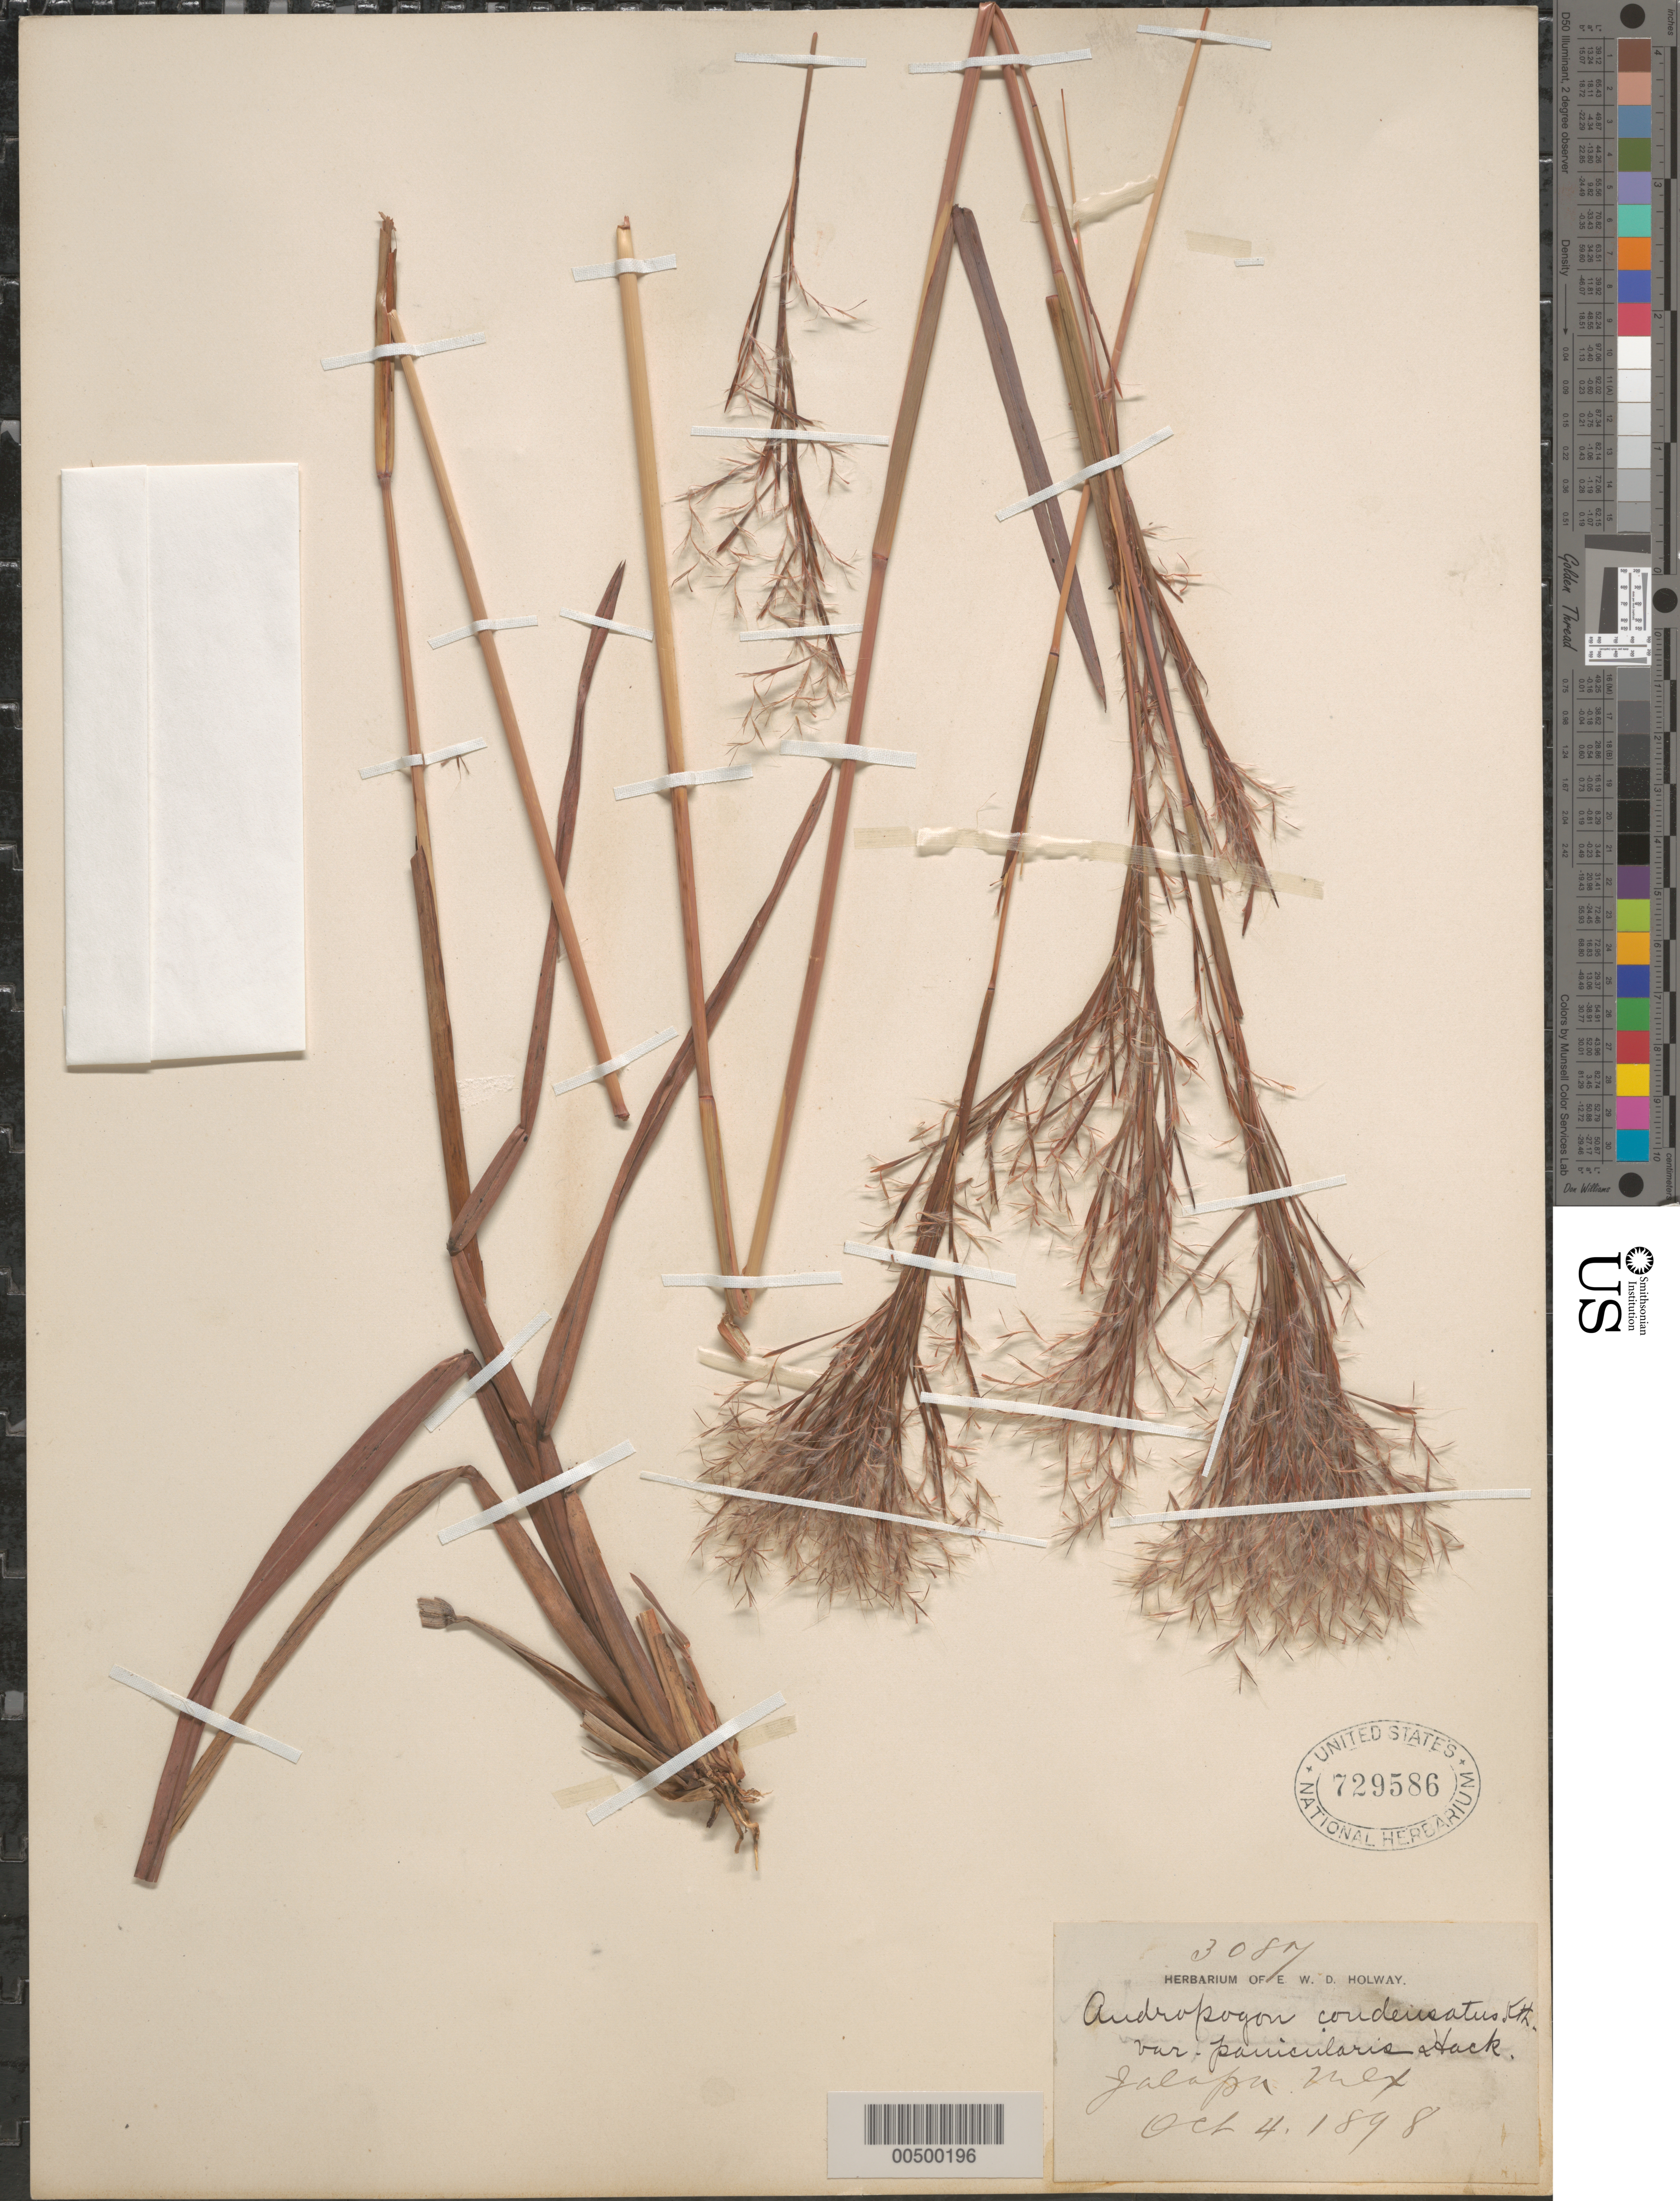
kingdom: Plantae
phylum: Tracheophyta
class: Liliopsida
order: Poales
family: Poaceae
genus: Schizachyrium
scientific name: Schizachyrium condensatum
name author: (Kunth) Nees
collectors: E. W. D. Holway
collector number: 3087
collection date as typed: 4 Oct 1898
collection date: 1898-10-04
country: Mexico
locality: Jalapa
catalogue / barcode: US 729586